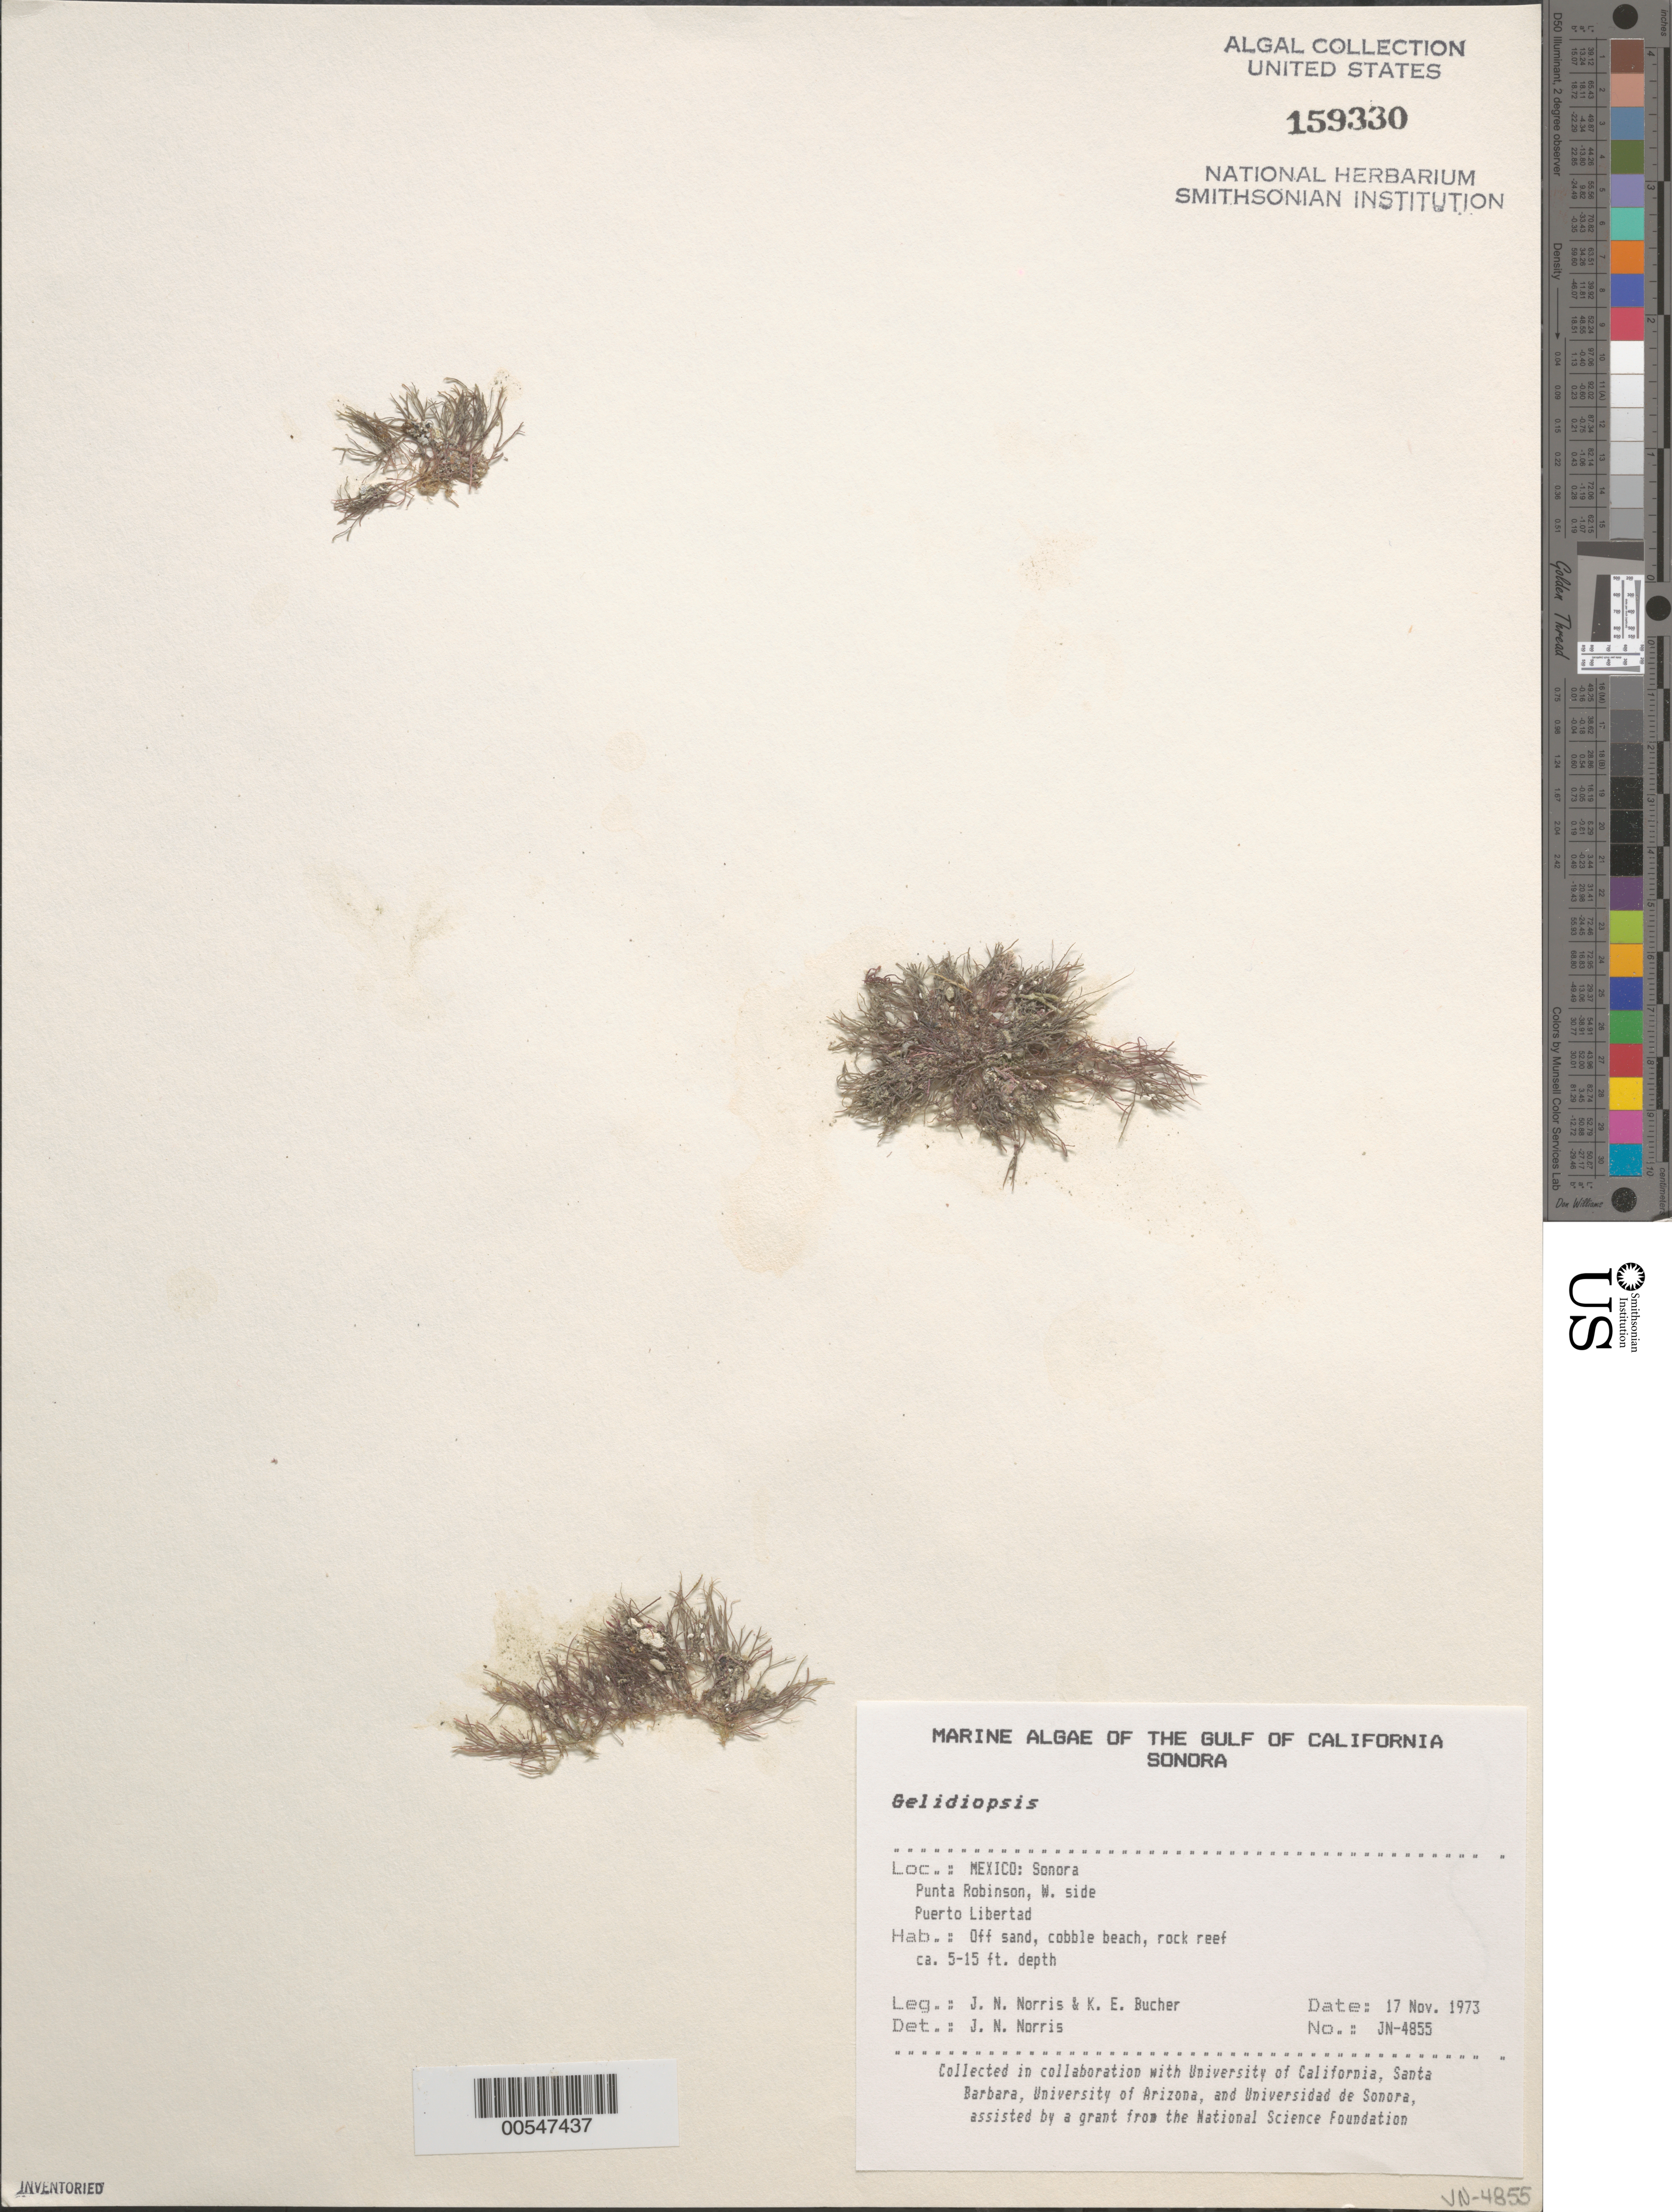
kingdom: Plantae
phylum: Rhodophyta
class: Florideophyceae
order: Rhodymeniales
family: Lomentariaceae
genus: Ceratodictyon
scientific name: Ceratodictyon sp.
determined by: Algae name updating Project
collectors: J. N. Norris & K. E. Bucher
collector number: JN-4855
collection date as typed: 17 Nov 1973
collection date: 1973-11-17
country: Mexico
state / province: Sonora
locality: Punta Robinson, Puerto Libertad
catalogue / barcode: US 159330